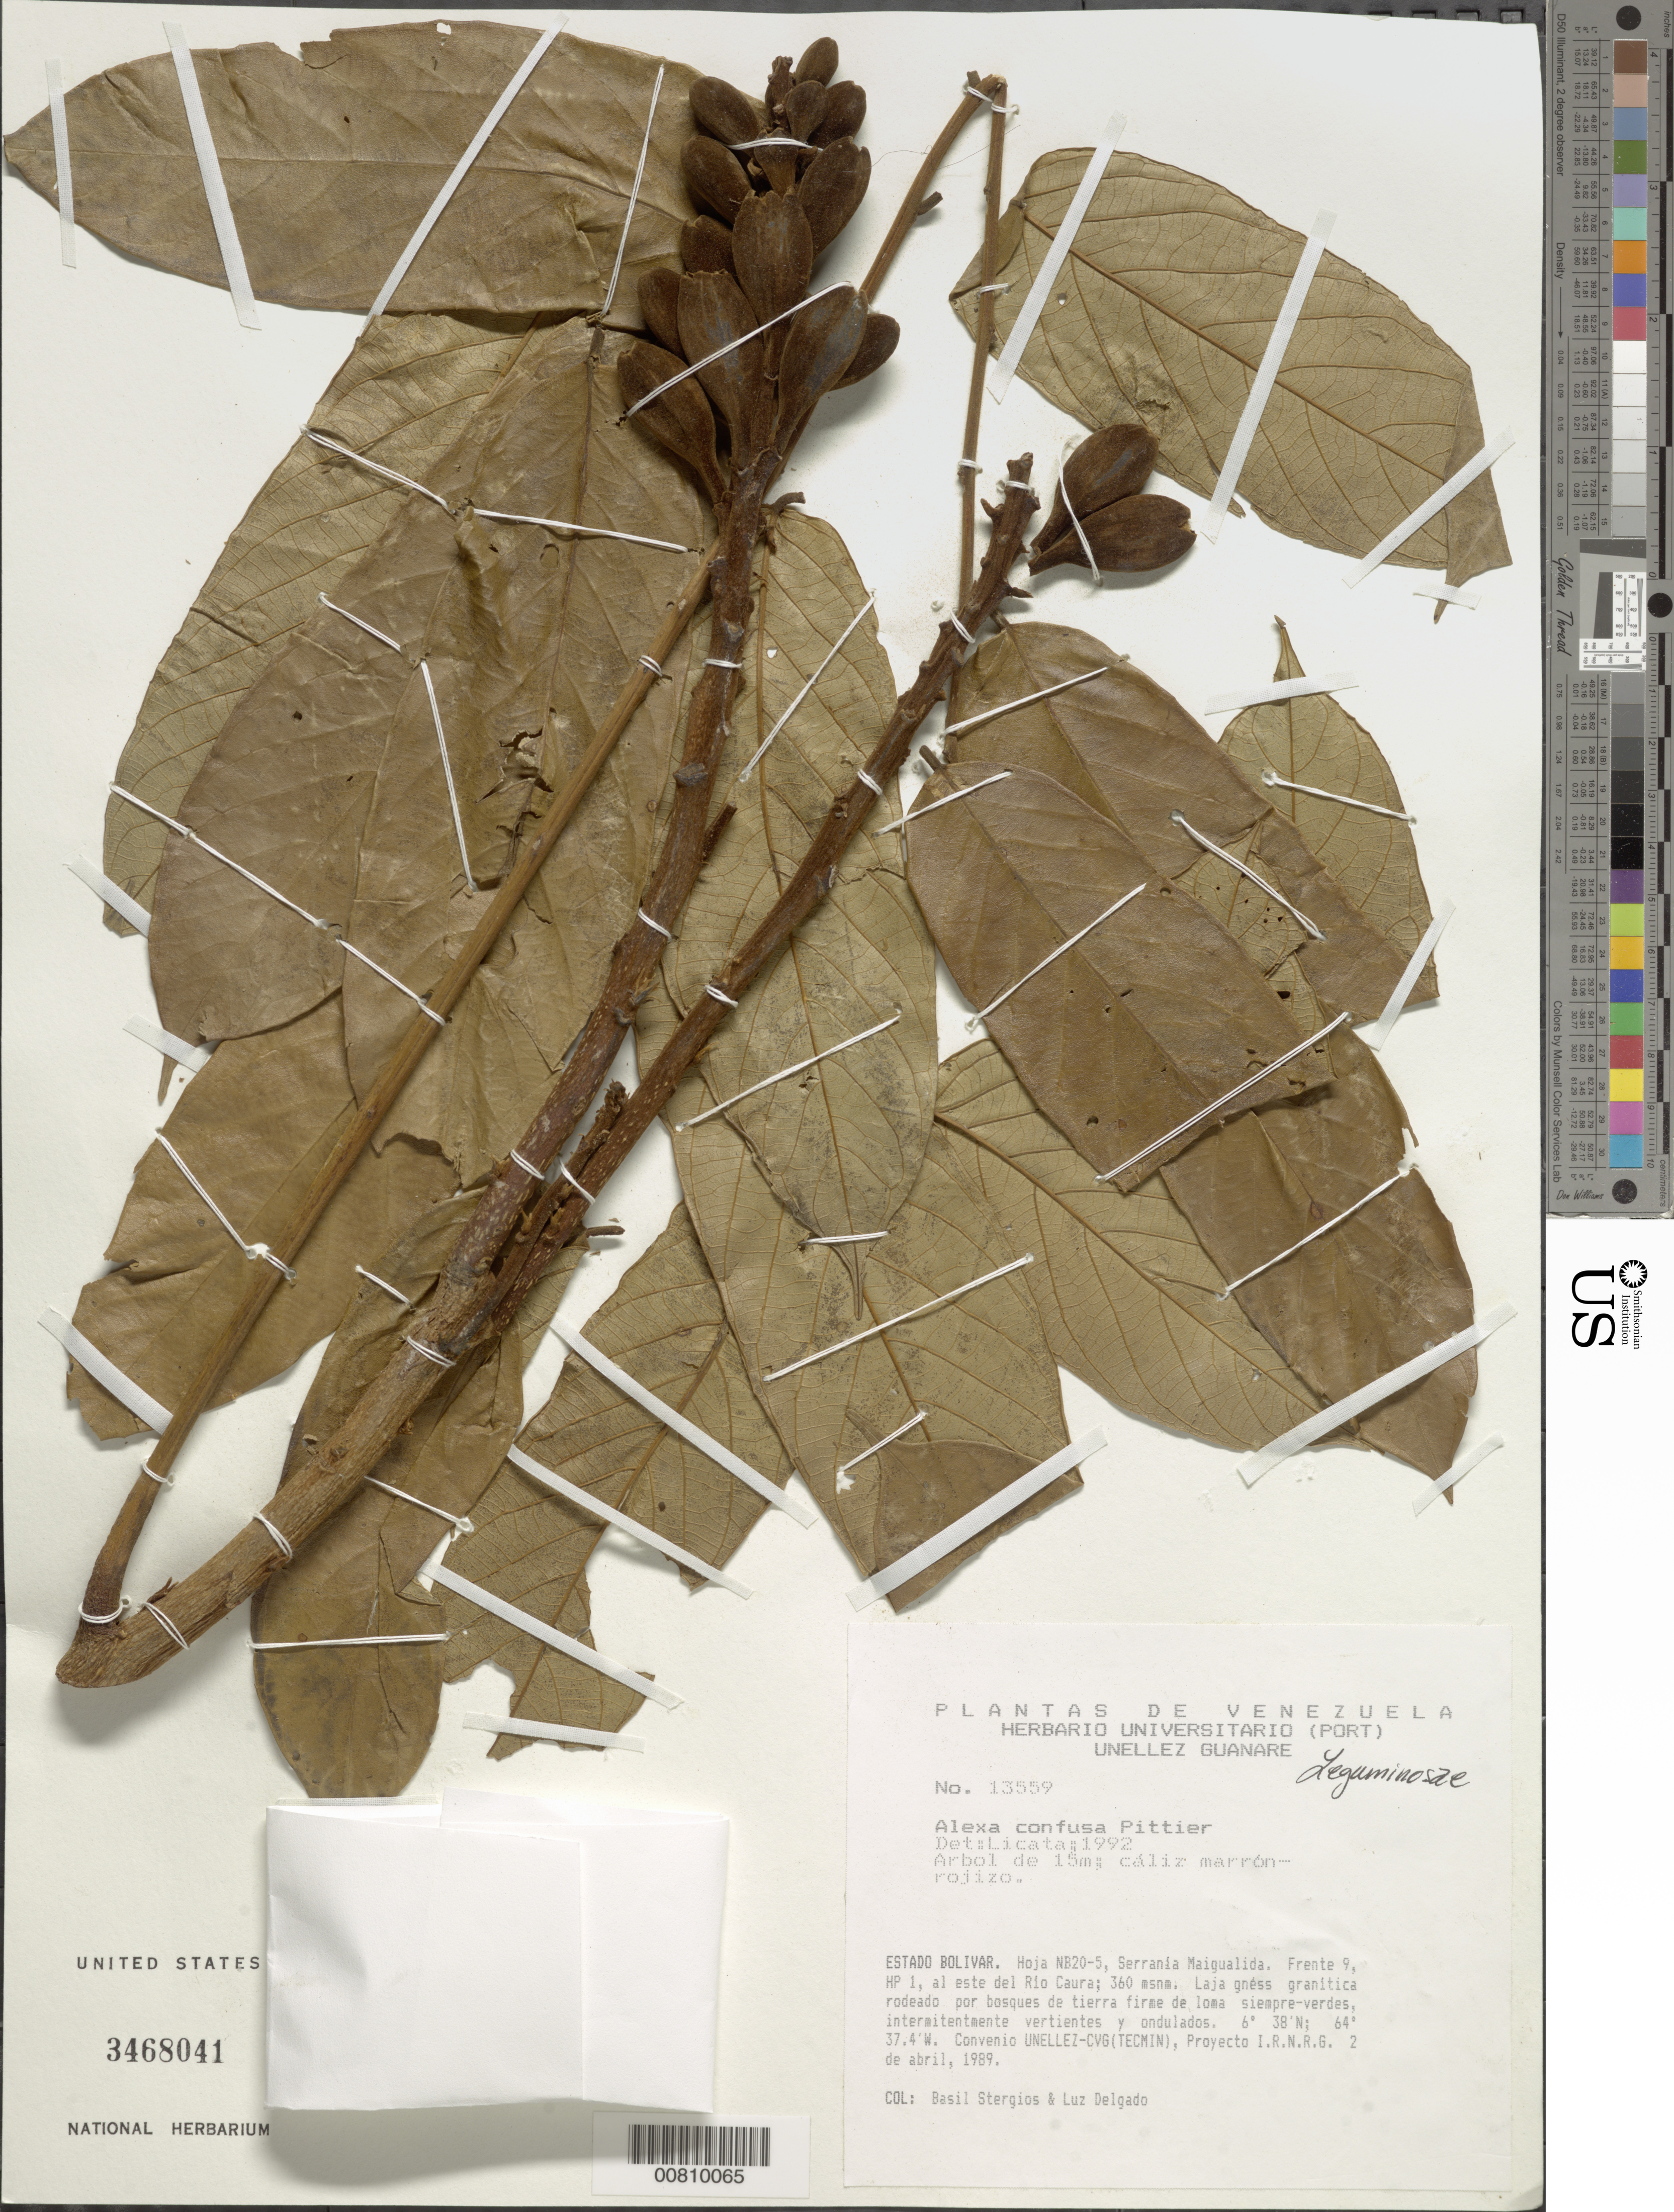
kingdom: Plantae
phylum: Tracheophyta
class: Magnoliopsida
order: Fabales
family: Fabaceae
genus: Alexa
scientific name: Alexa confusa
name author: Pittier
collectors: B. G. Stergios & L. Delgado V.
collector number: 13559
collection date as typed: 02 Apr 1989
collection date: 1989-04-02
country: Venezuela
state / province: Bolívar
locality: Serrania Maigualida, E del río Caura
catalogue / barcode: US 3468041